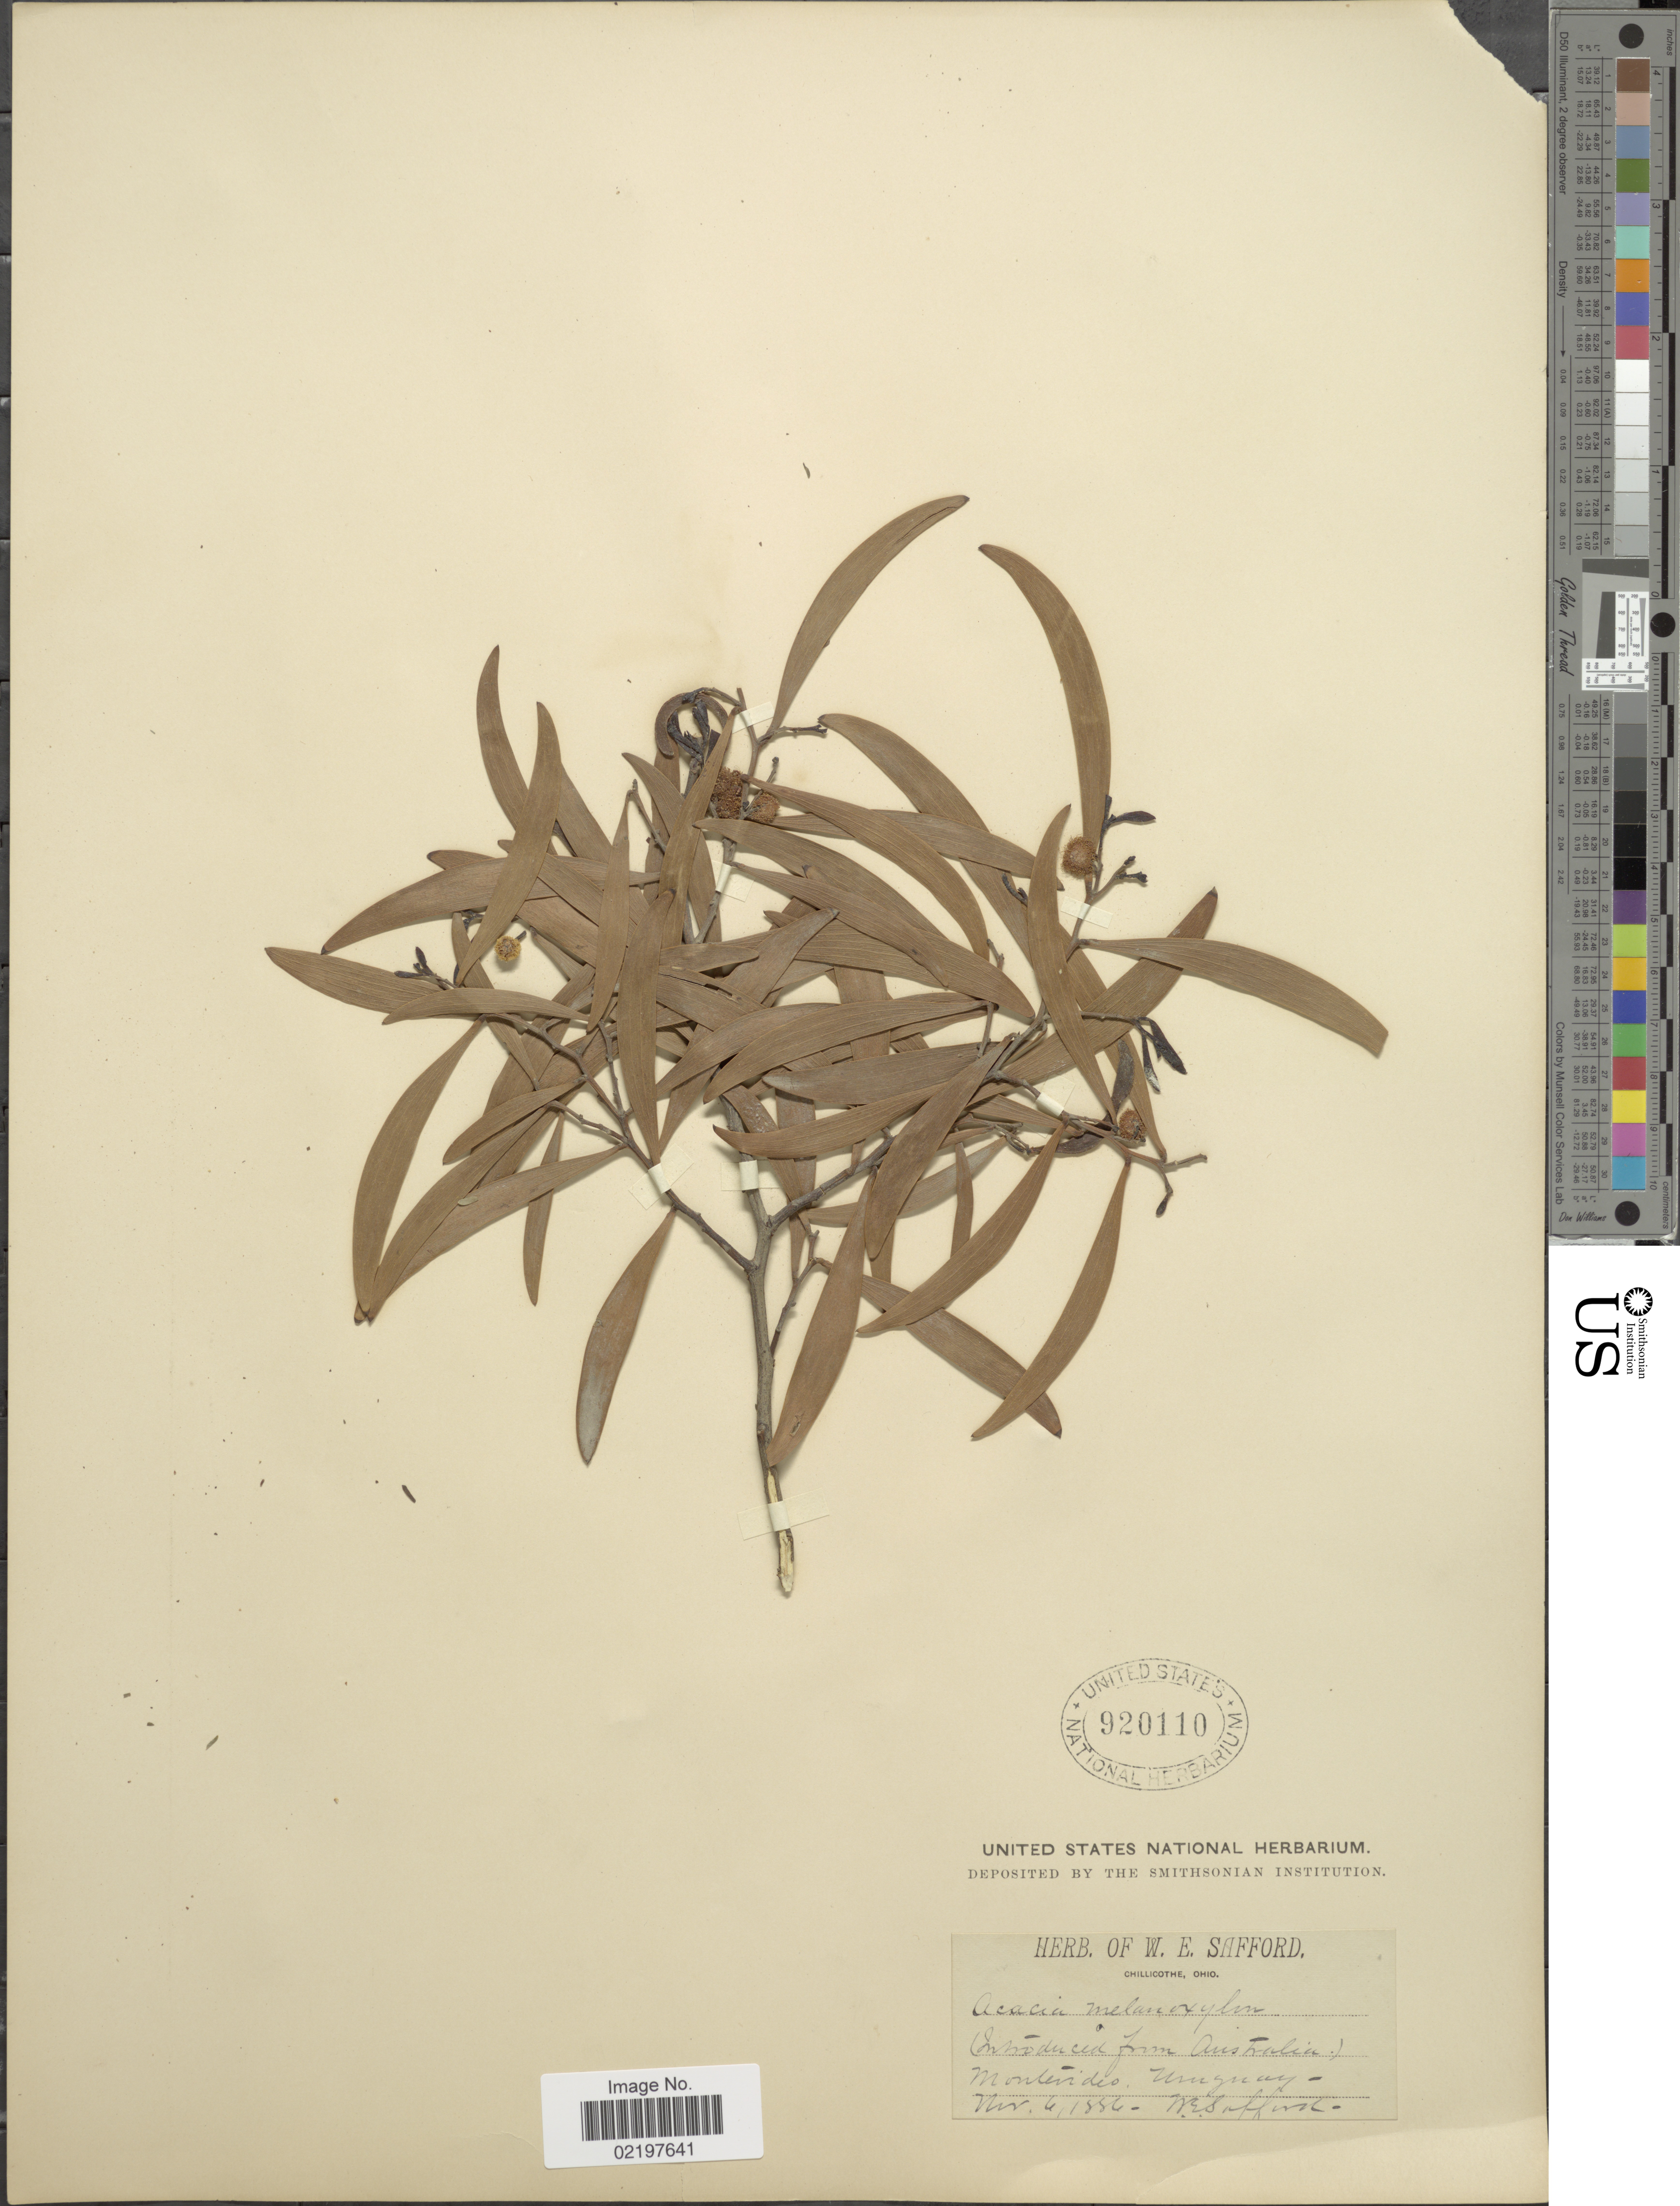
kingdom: Plantae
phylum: Tracheophyta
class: Magnoliopsida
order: Fabales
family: Fabaceae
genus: Acacia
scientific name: Acacia melanoxylon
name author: R. Br.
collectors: W. E. Safford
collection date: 1886-11-04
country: Uruguay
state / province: Montevideo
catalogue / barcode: US 920110